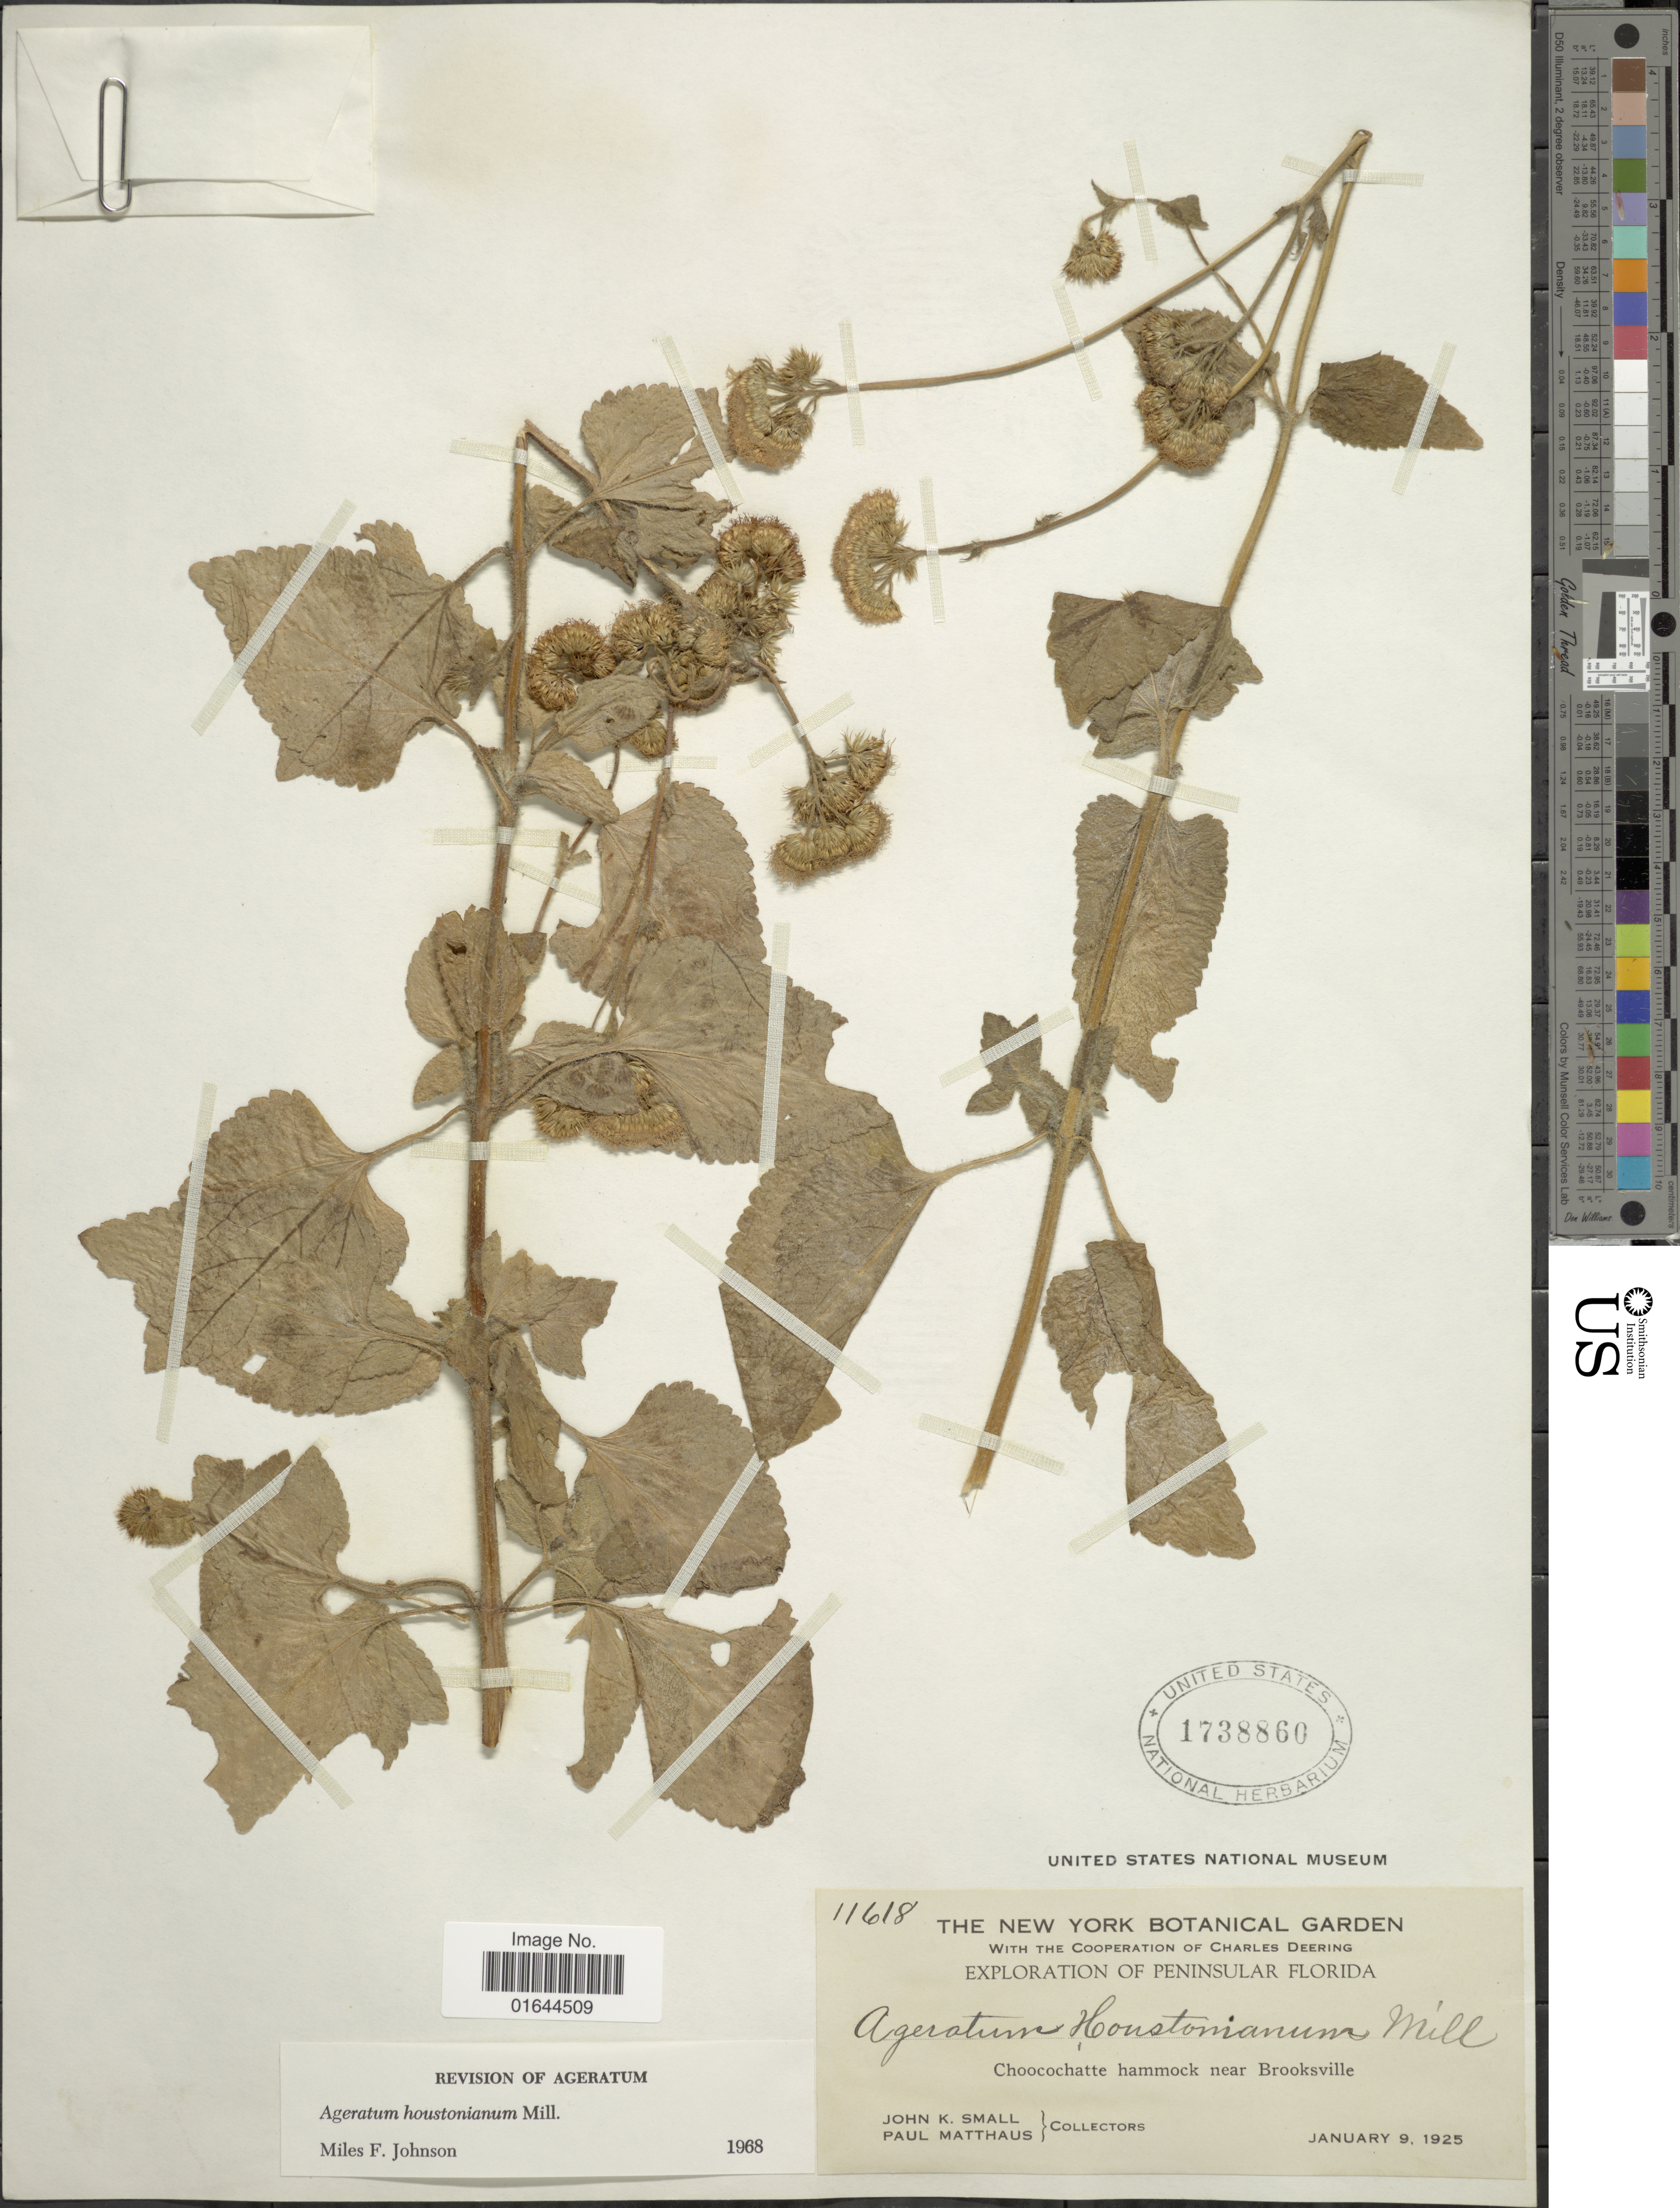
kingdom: Plantae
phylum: Tracheophyta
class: Magnoliopsida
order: Asterales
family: Asteraceae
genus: Ageratum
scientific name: Ageratum houstonianum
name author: Mill.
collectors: J. K. Small & P. Matthaus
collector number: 11618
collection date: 1925-01-09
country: United States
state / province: Florida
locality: Penninsular Florida. Choocochatte hammcok near Brookville.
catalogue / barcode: US 1738860